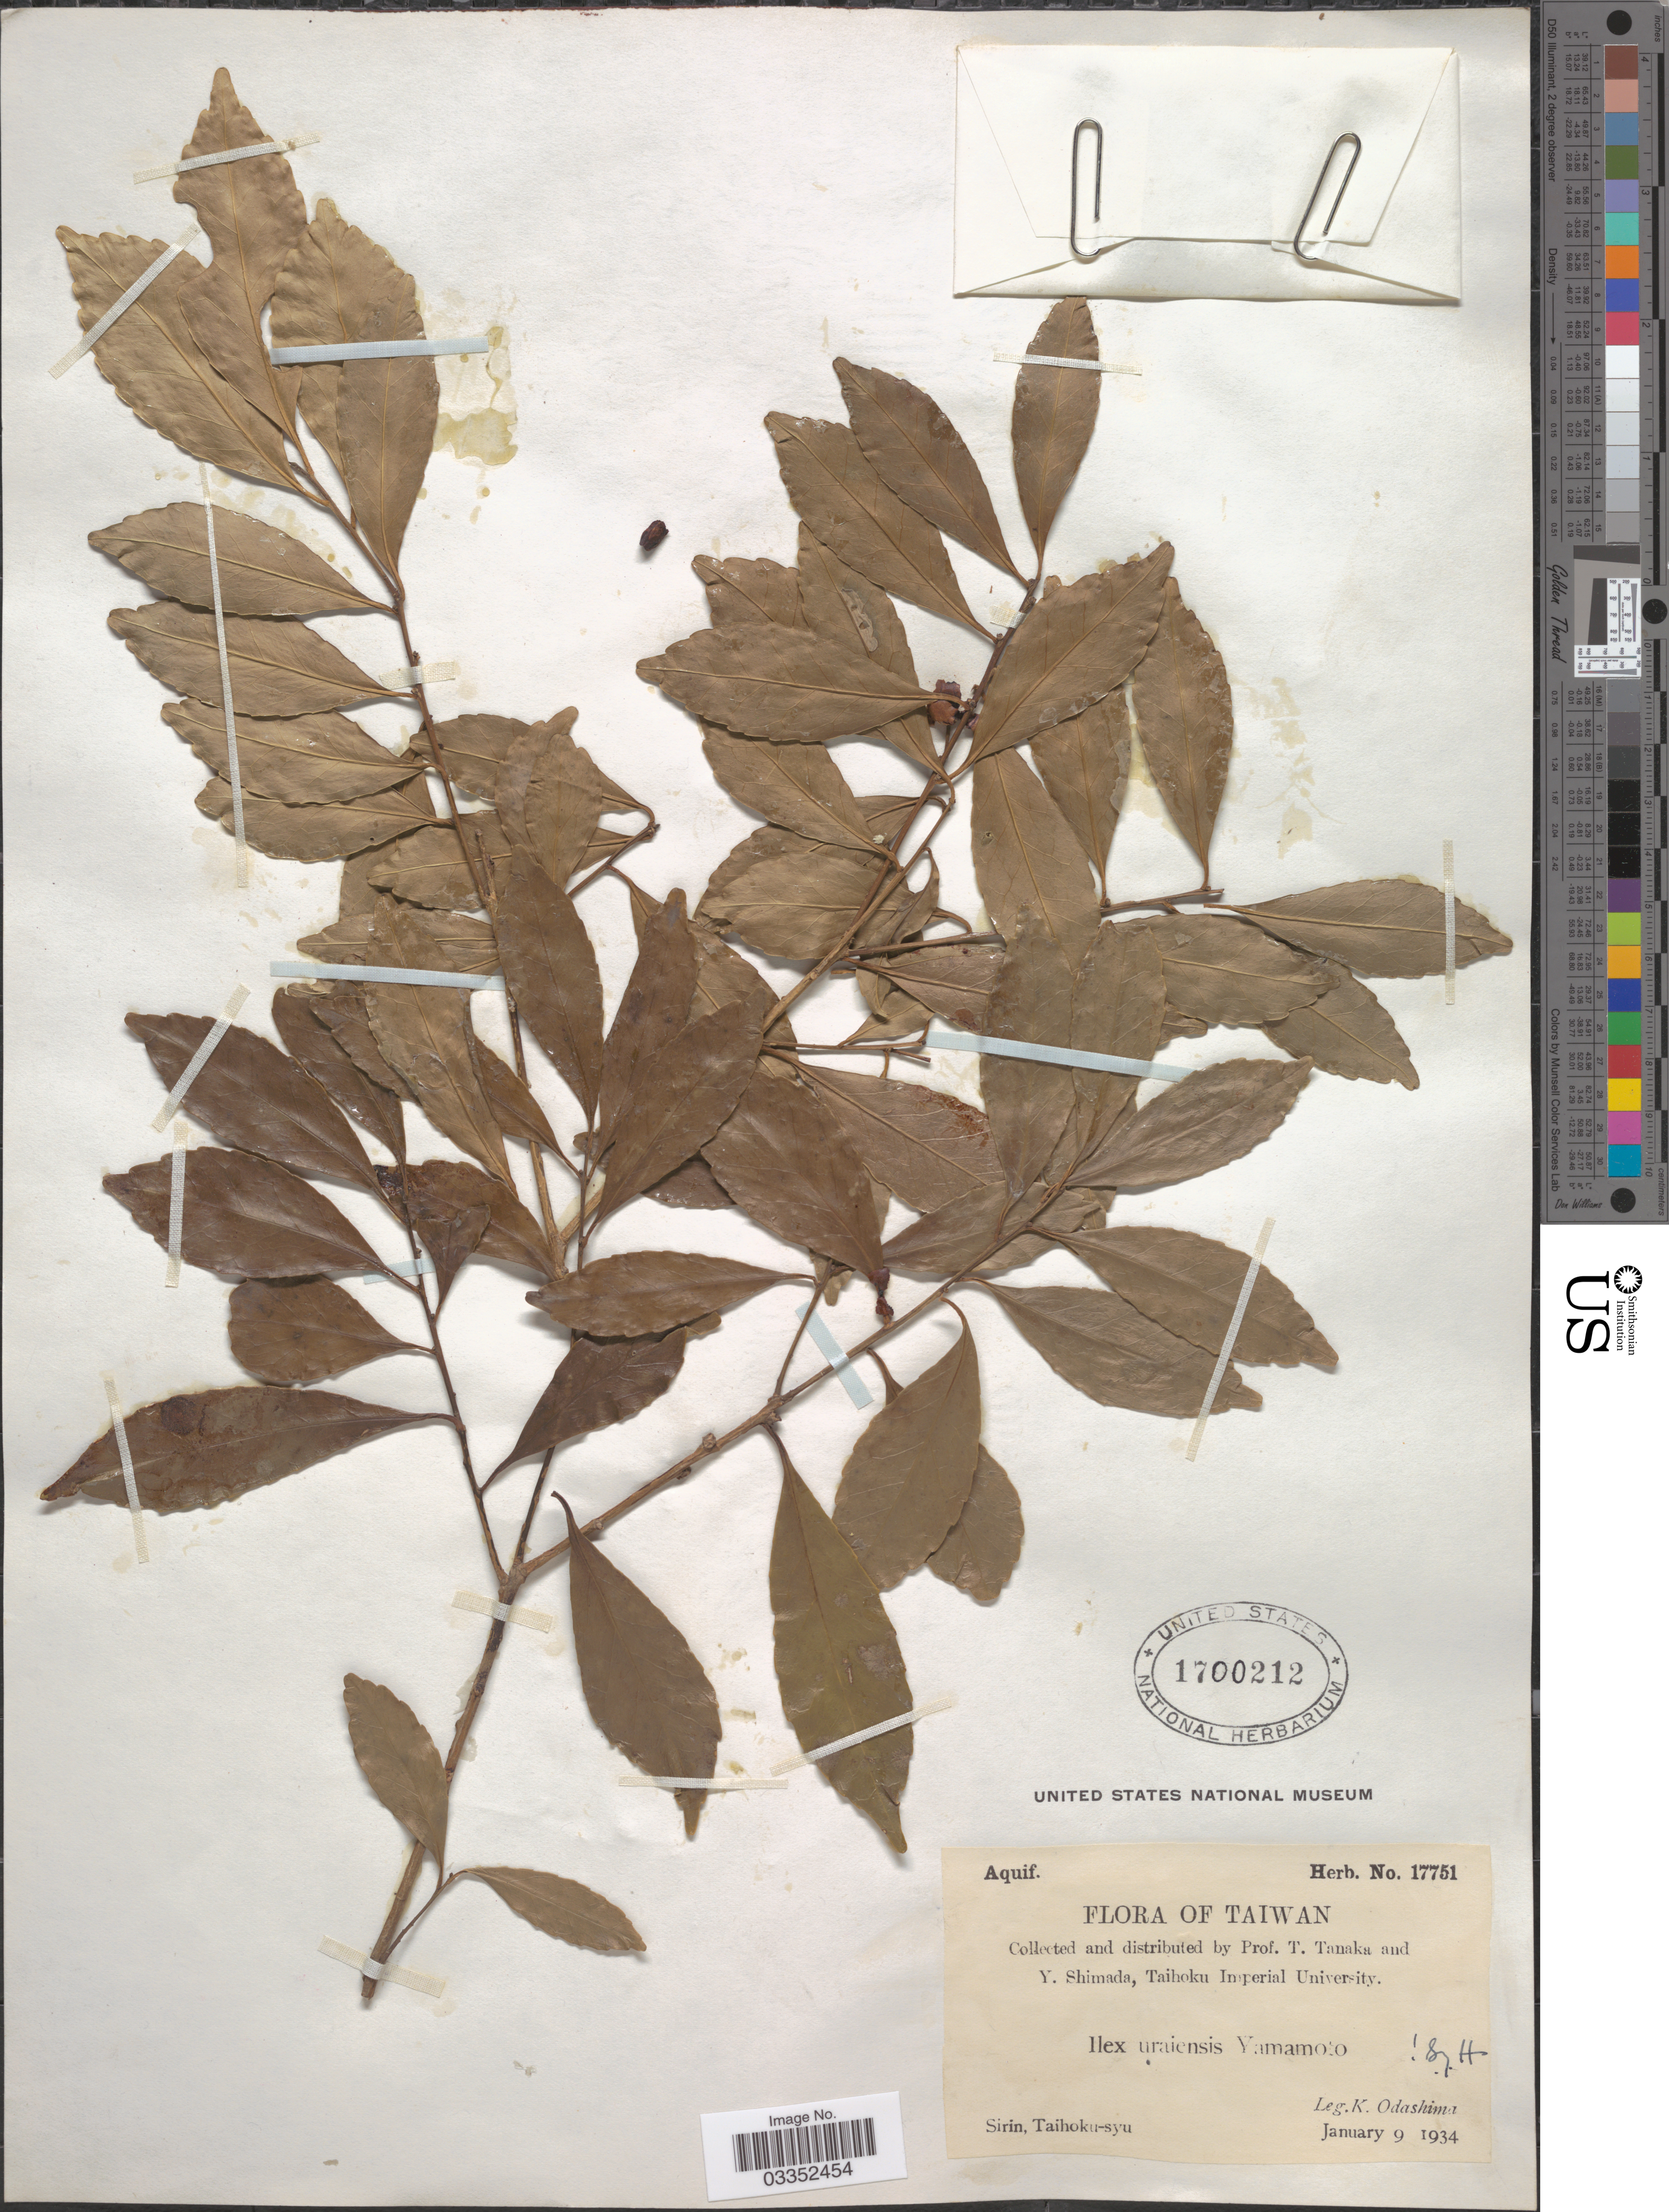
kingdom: Plantae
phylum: Tracheophyta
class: Magnoliopsida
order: Aquifoliales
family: Aquifoliaceae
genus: Ilex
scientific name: Ilex uraiensis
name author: Yamam.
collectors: K. Odashima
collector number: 17751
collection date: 1934-01-09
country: Taiwan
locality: Sirin, Taihoku-syu.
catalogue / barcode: US 1700212